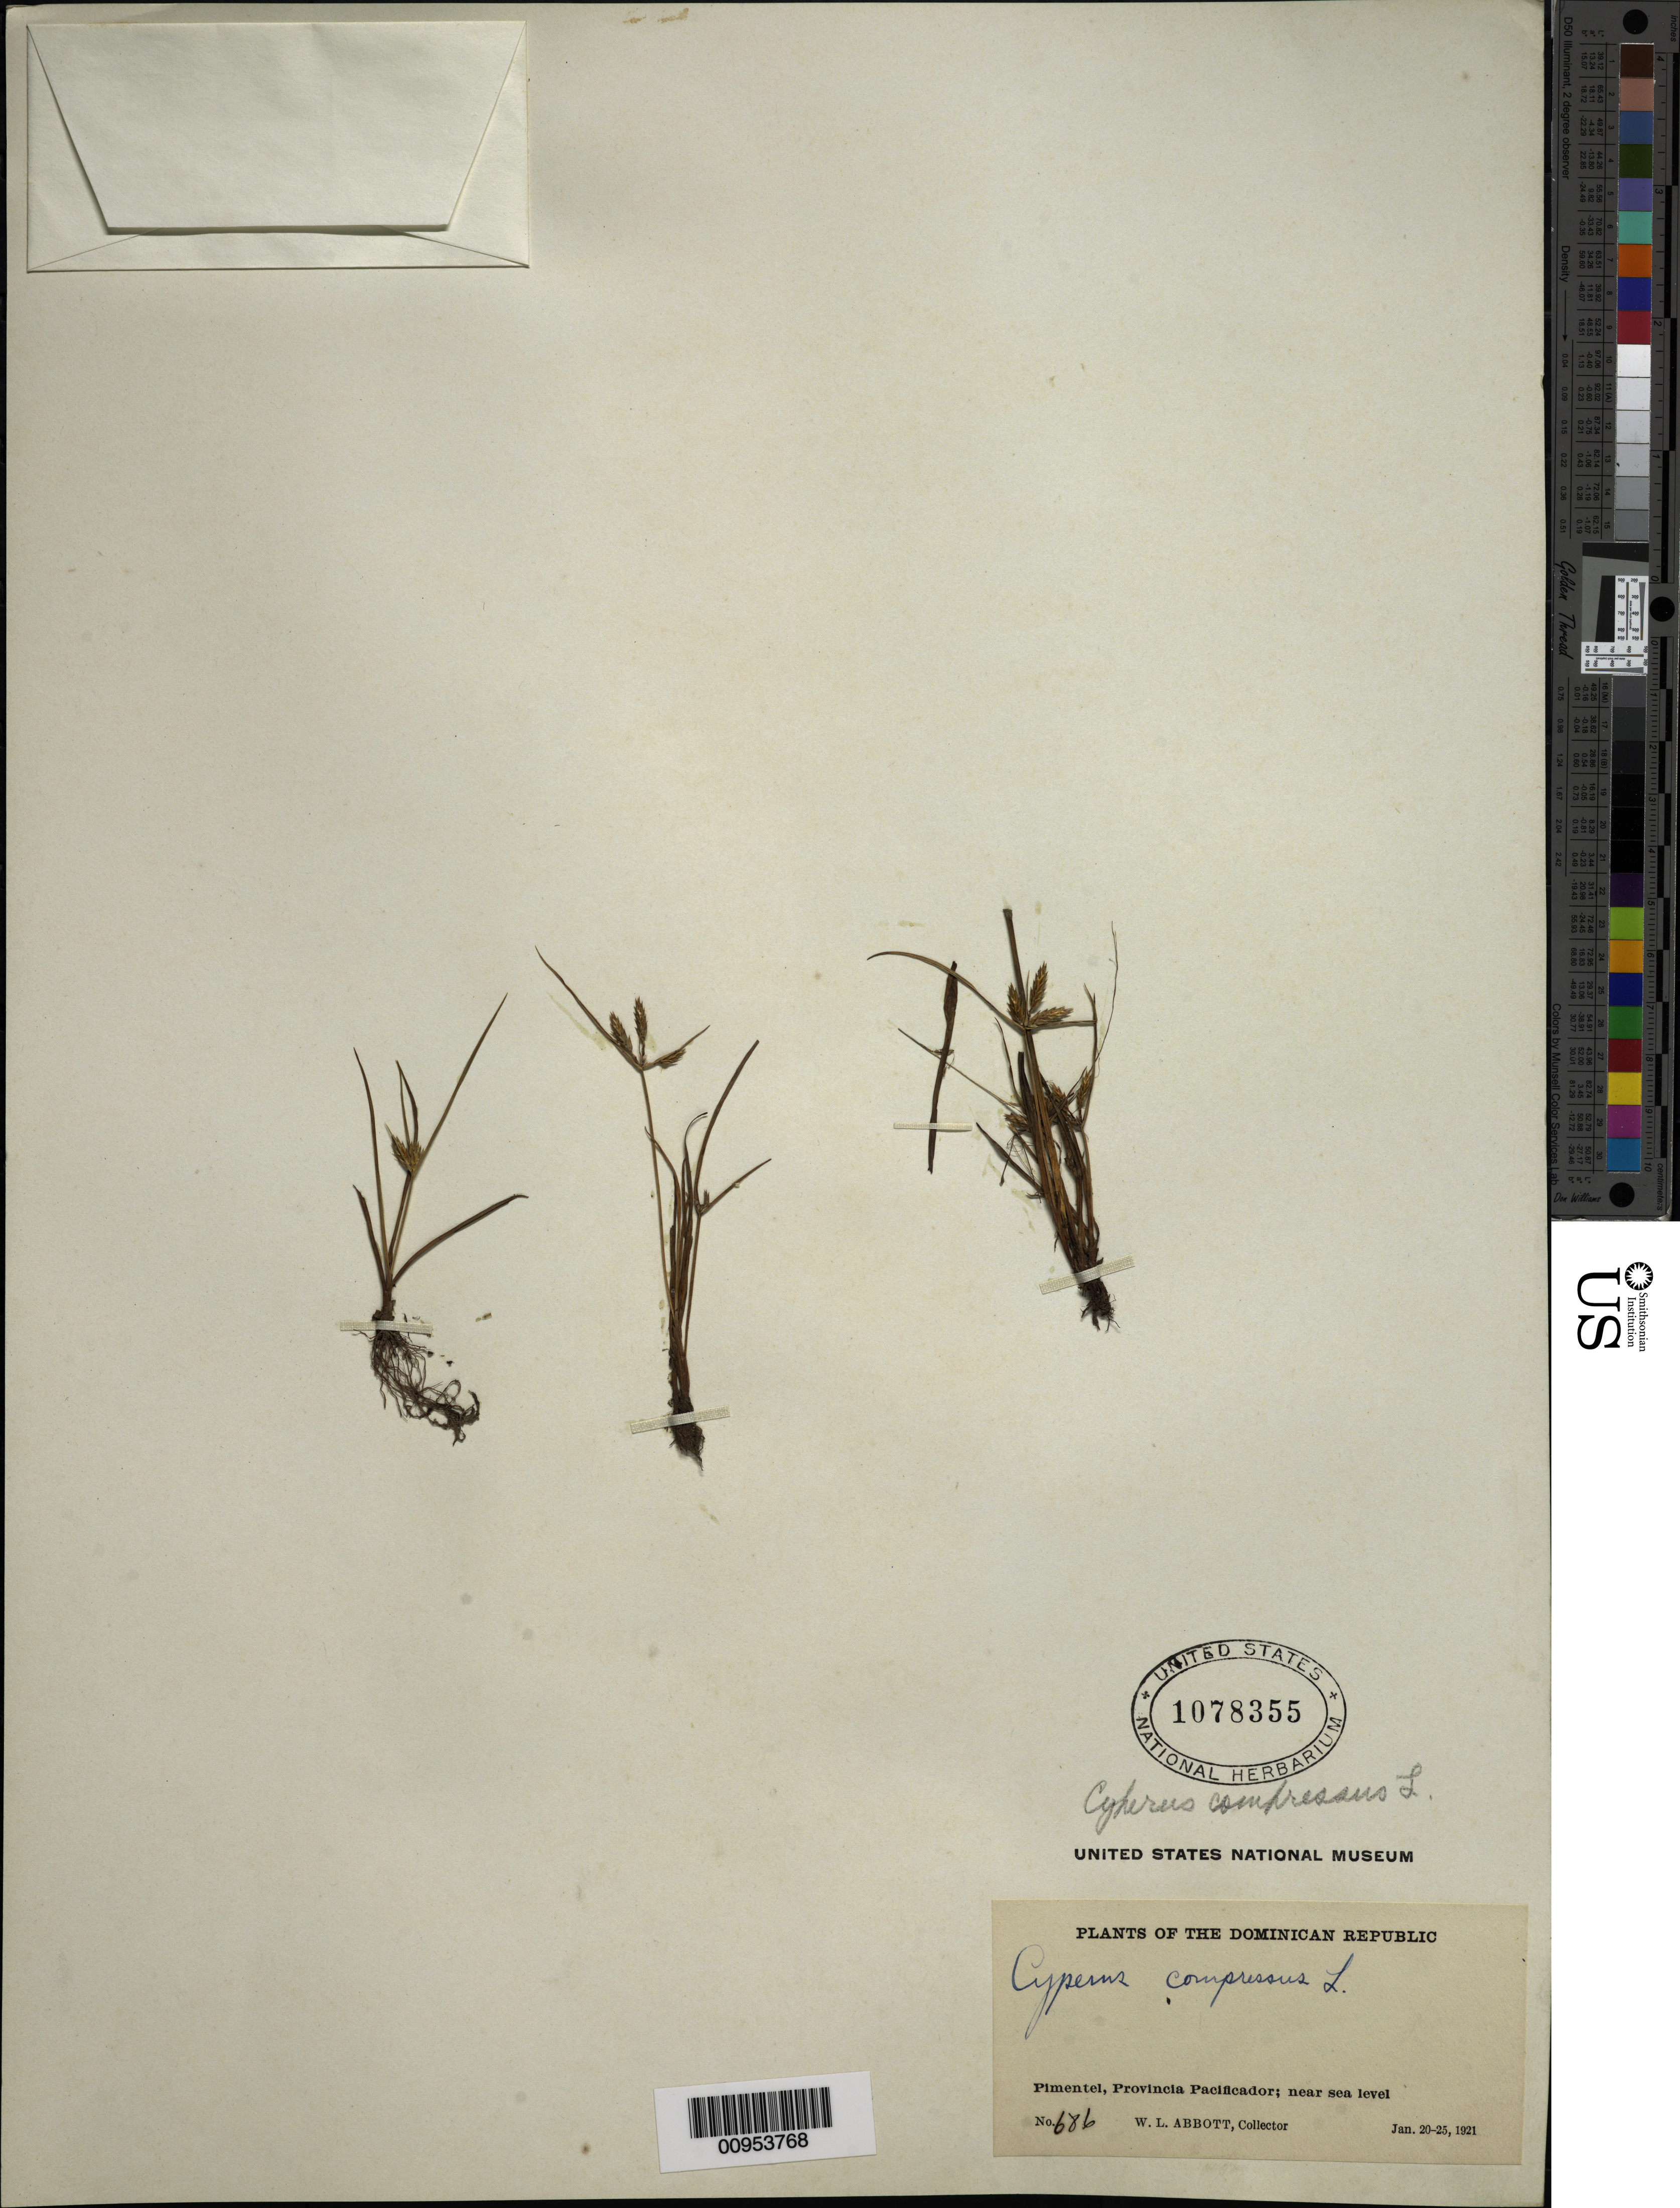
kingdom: Plantae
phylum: Tracheophyta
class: Liliopsida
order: Poales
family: Cyperaceae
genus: Cyperus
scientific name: Cyperus compressus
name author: L.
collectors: W. L. Abbott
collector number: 686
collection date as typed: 20 Jan 1921 to 25 Jan 1921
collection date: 1921-01-20/1921-01-25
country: Dominican Republic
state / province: Duarte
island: Hispaniola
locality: Pimentel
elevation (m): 0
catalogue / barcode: US 1078355